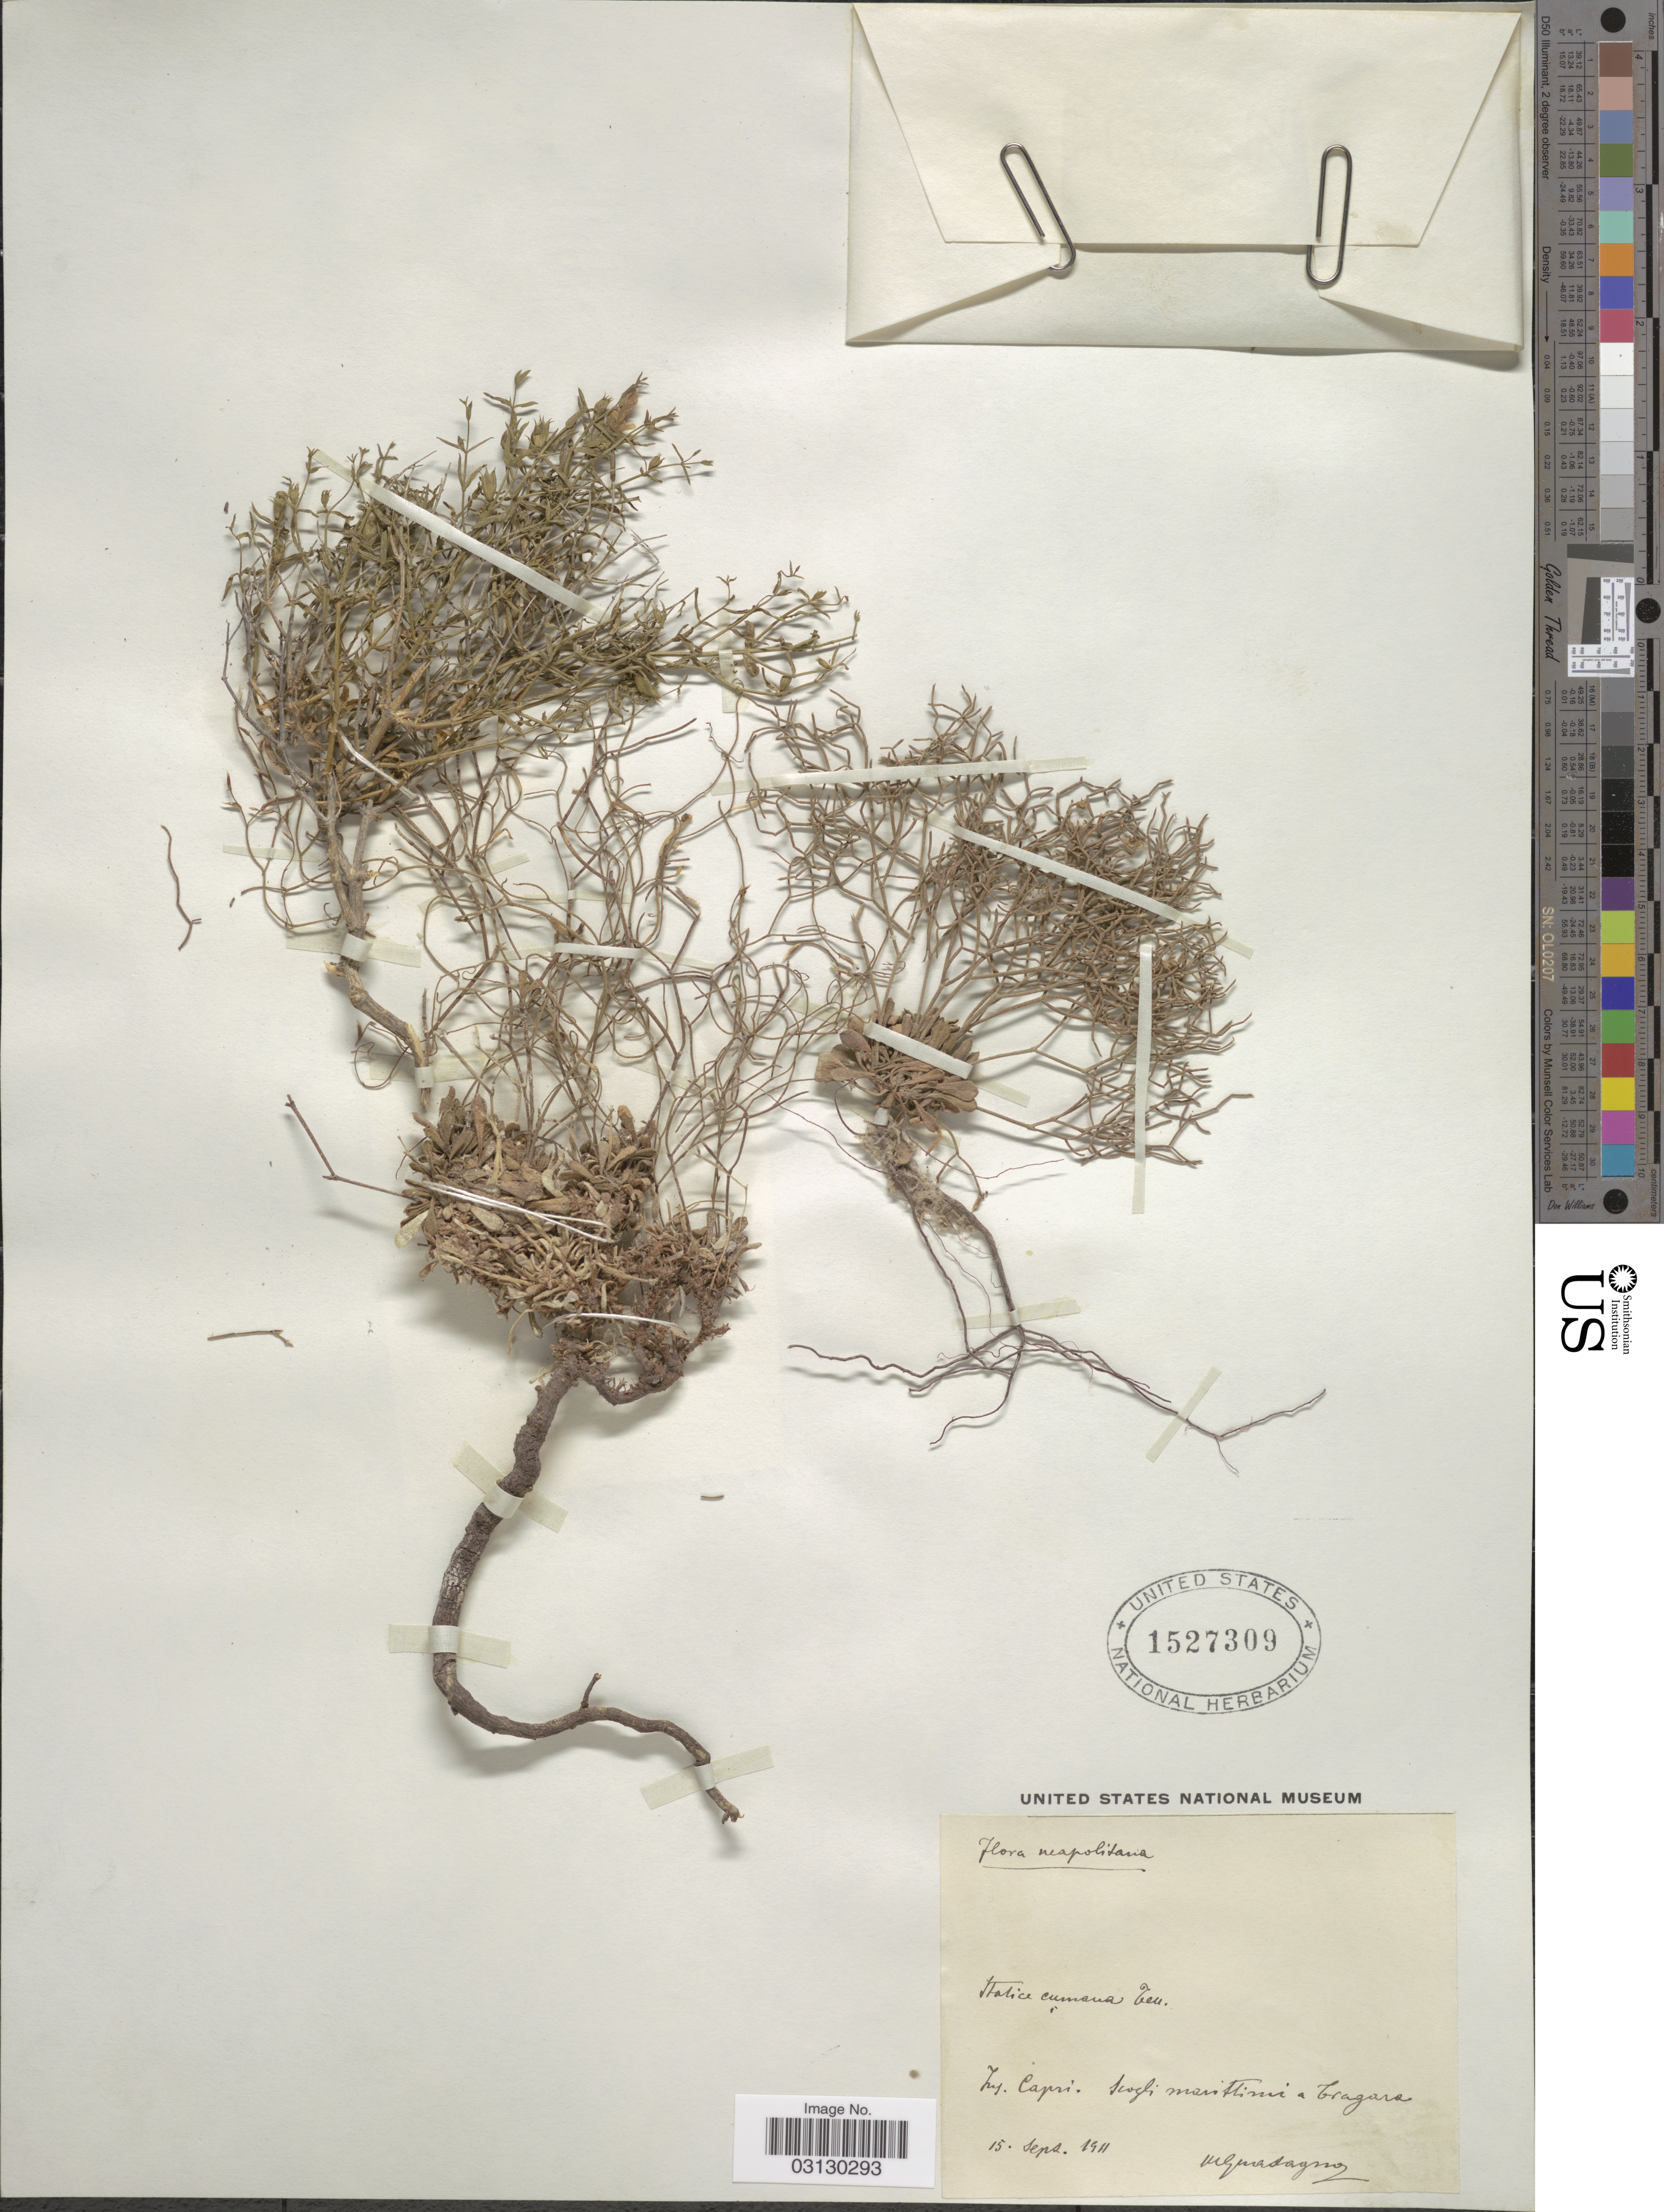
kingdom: Plantae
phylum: Tracheophyta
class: Magnoliopsida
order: Caryophyllales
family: Plumbaginaceae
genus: Limonium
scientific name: Limonium cumanum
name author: Kuntze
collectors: M. Guadagno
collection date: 1911-09-15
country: Italy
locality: Ins. Capri. Scogli marittimi a Tragara.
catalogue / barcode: US 1527309